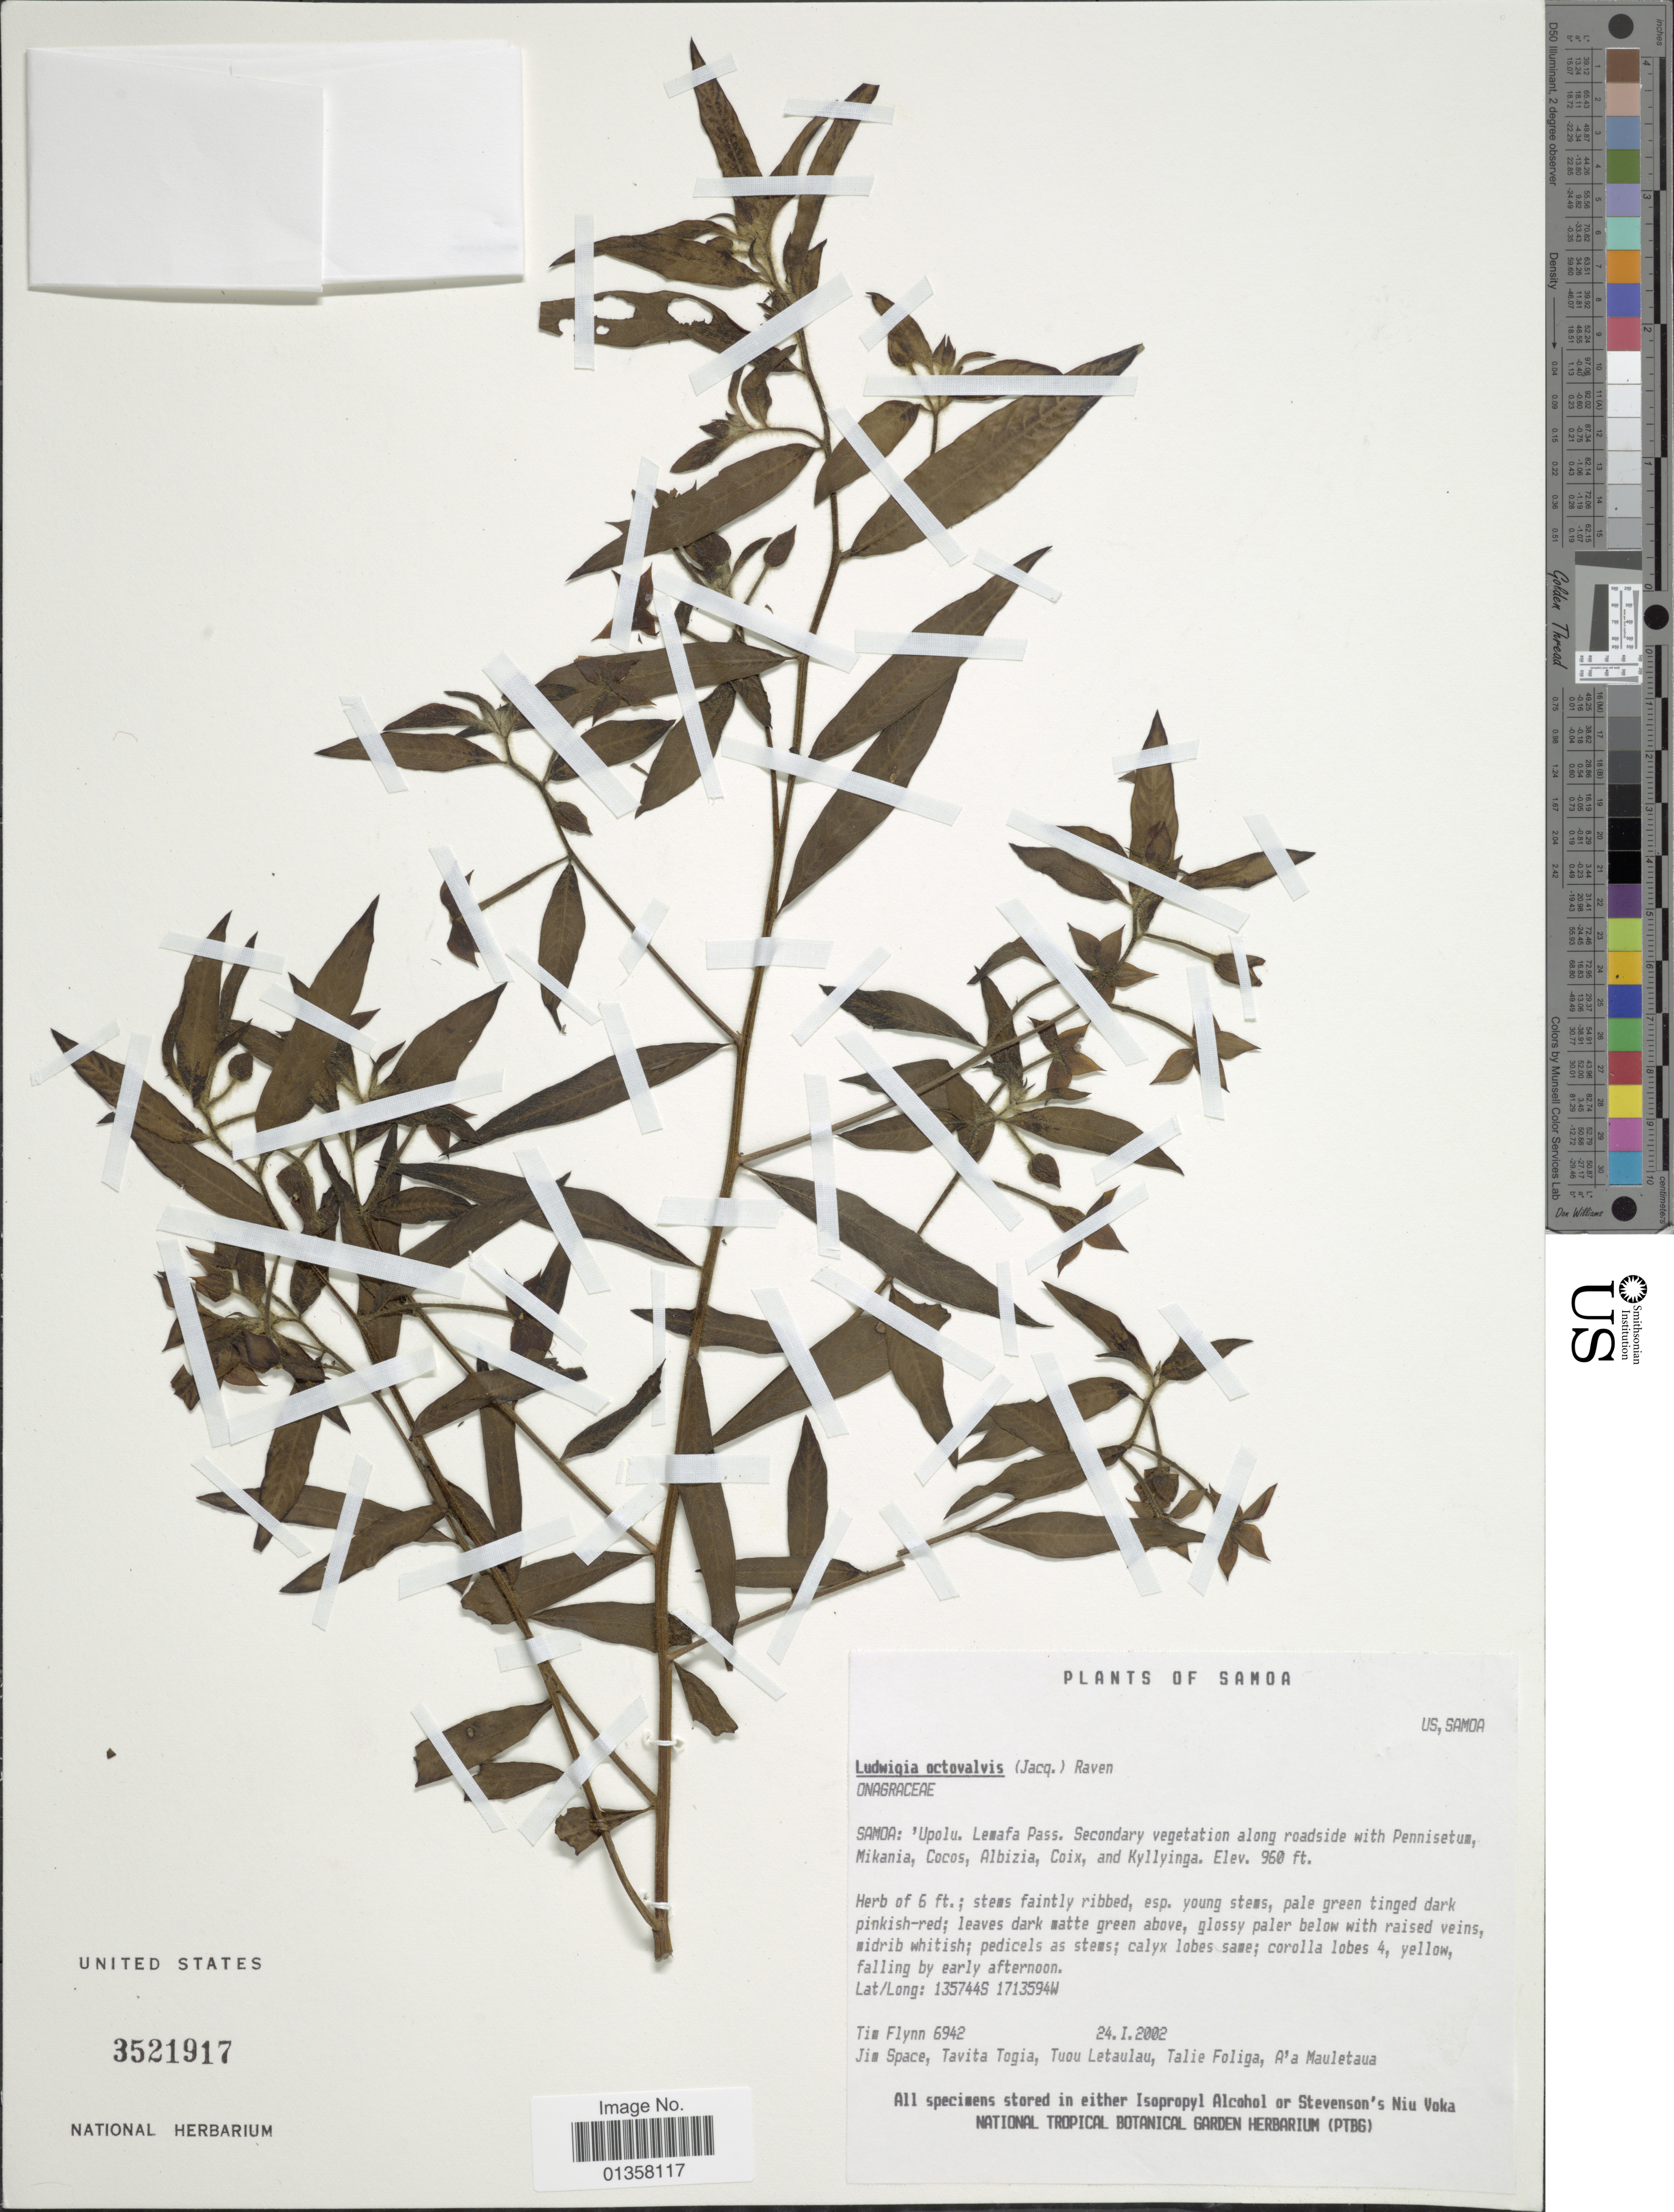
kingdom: Plantae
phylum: Tracheophyta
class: Magnoliopsida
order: Myrtales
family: Onagraceae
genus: Ludwigia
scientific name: Ludwigia octovalvis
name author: (Jacq.) P.H. Raven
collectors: T. W. Flynn, J. Space, T. Togia, T. Letaulau & et al.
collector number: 6942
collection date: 2002-01-24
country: Samoa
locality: US, 'Upolu. Lemafa Pass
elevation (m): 293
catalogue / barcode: US 3521917